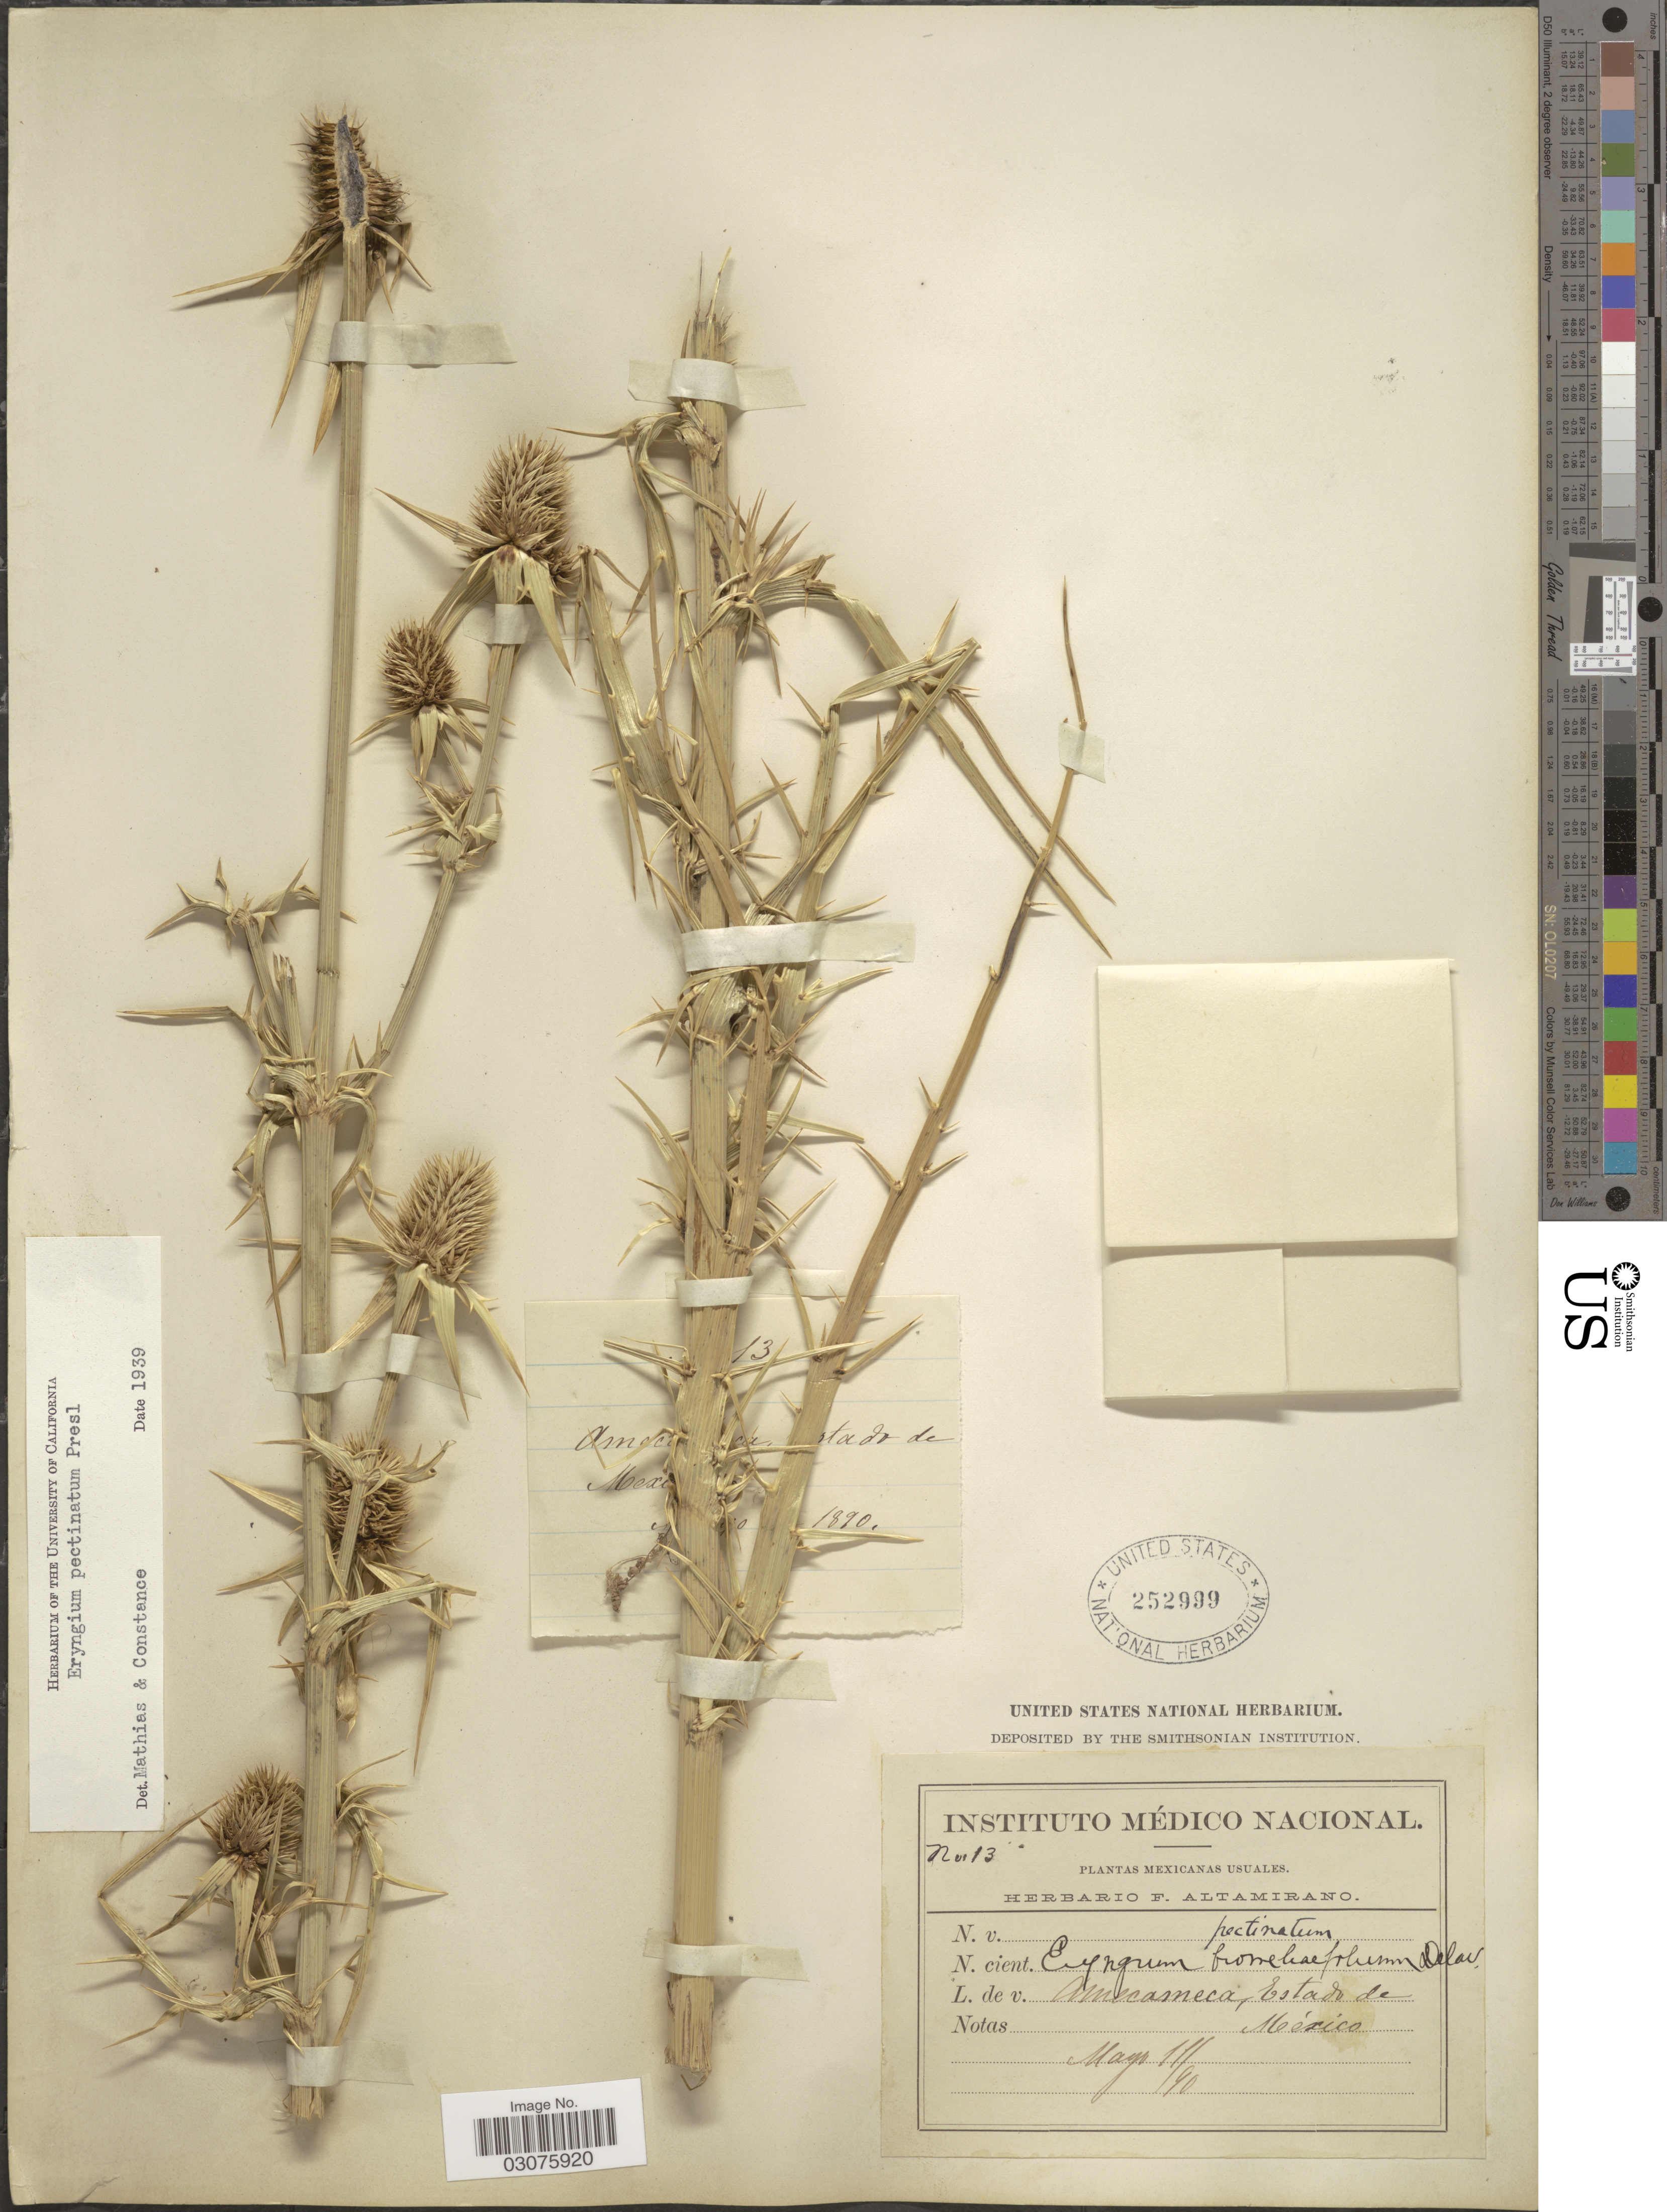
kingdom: Plantae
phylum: Tracheophyta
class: Magnoliopsida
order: Apiales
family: Apiaceae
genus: Eryngium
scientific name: Eryngium pectinatum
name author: C. Presl ex DC.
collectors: Ex herb. F. Altamirano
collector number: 13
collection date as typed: Transcribed d/m/y: 11/5/90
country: Mexico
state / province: México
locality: Amecameca, Estado de México.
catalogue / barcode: US 252999